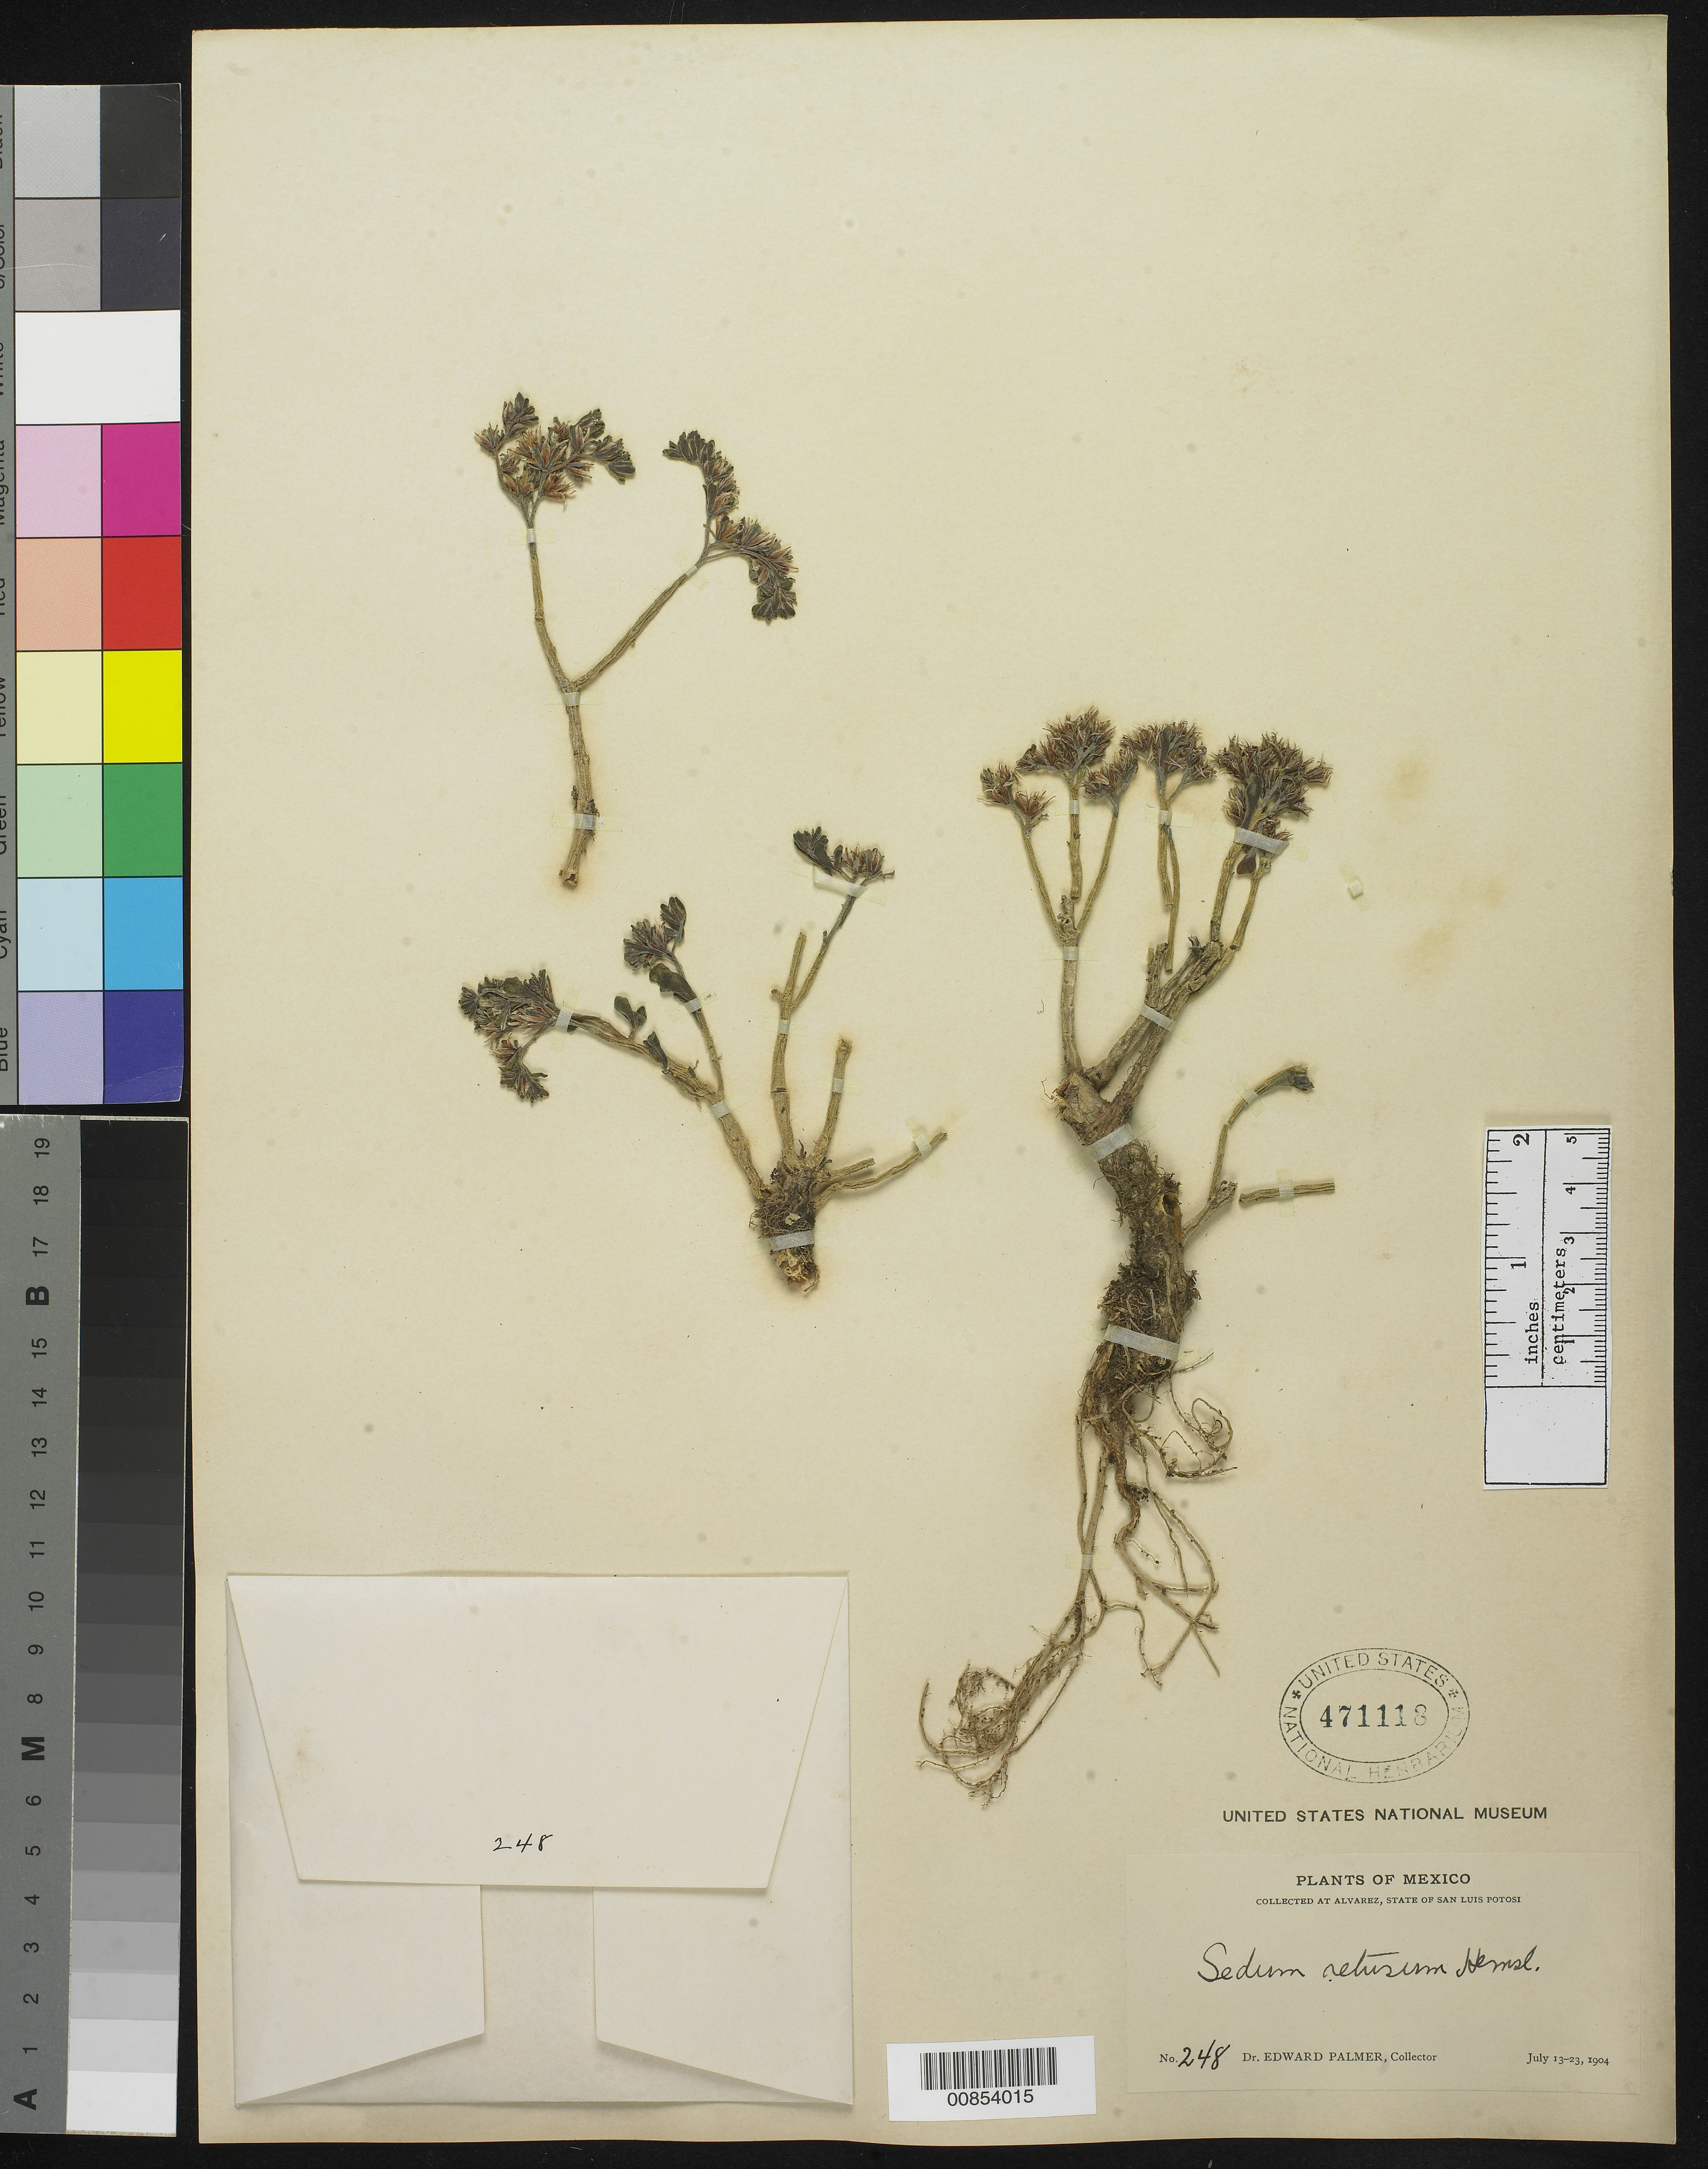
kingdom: Plantae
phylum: Tracheophyta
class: Magnoliopsida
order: Saxifragales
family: Crassulaceae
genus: Sedum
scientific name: Sedum retusum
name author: Hemsl.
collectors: E. Palmer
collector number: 248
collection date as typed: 13 Jul 1904 to 23 Jul 1904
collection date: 1904-07-13/1904-07-23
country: Mexico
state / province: San Luis Potosí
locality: Alvarez, San Luis Potosí.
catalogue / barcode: US 471118